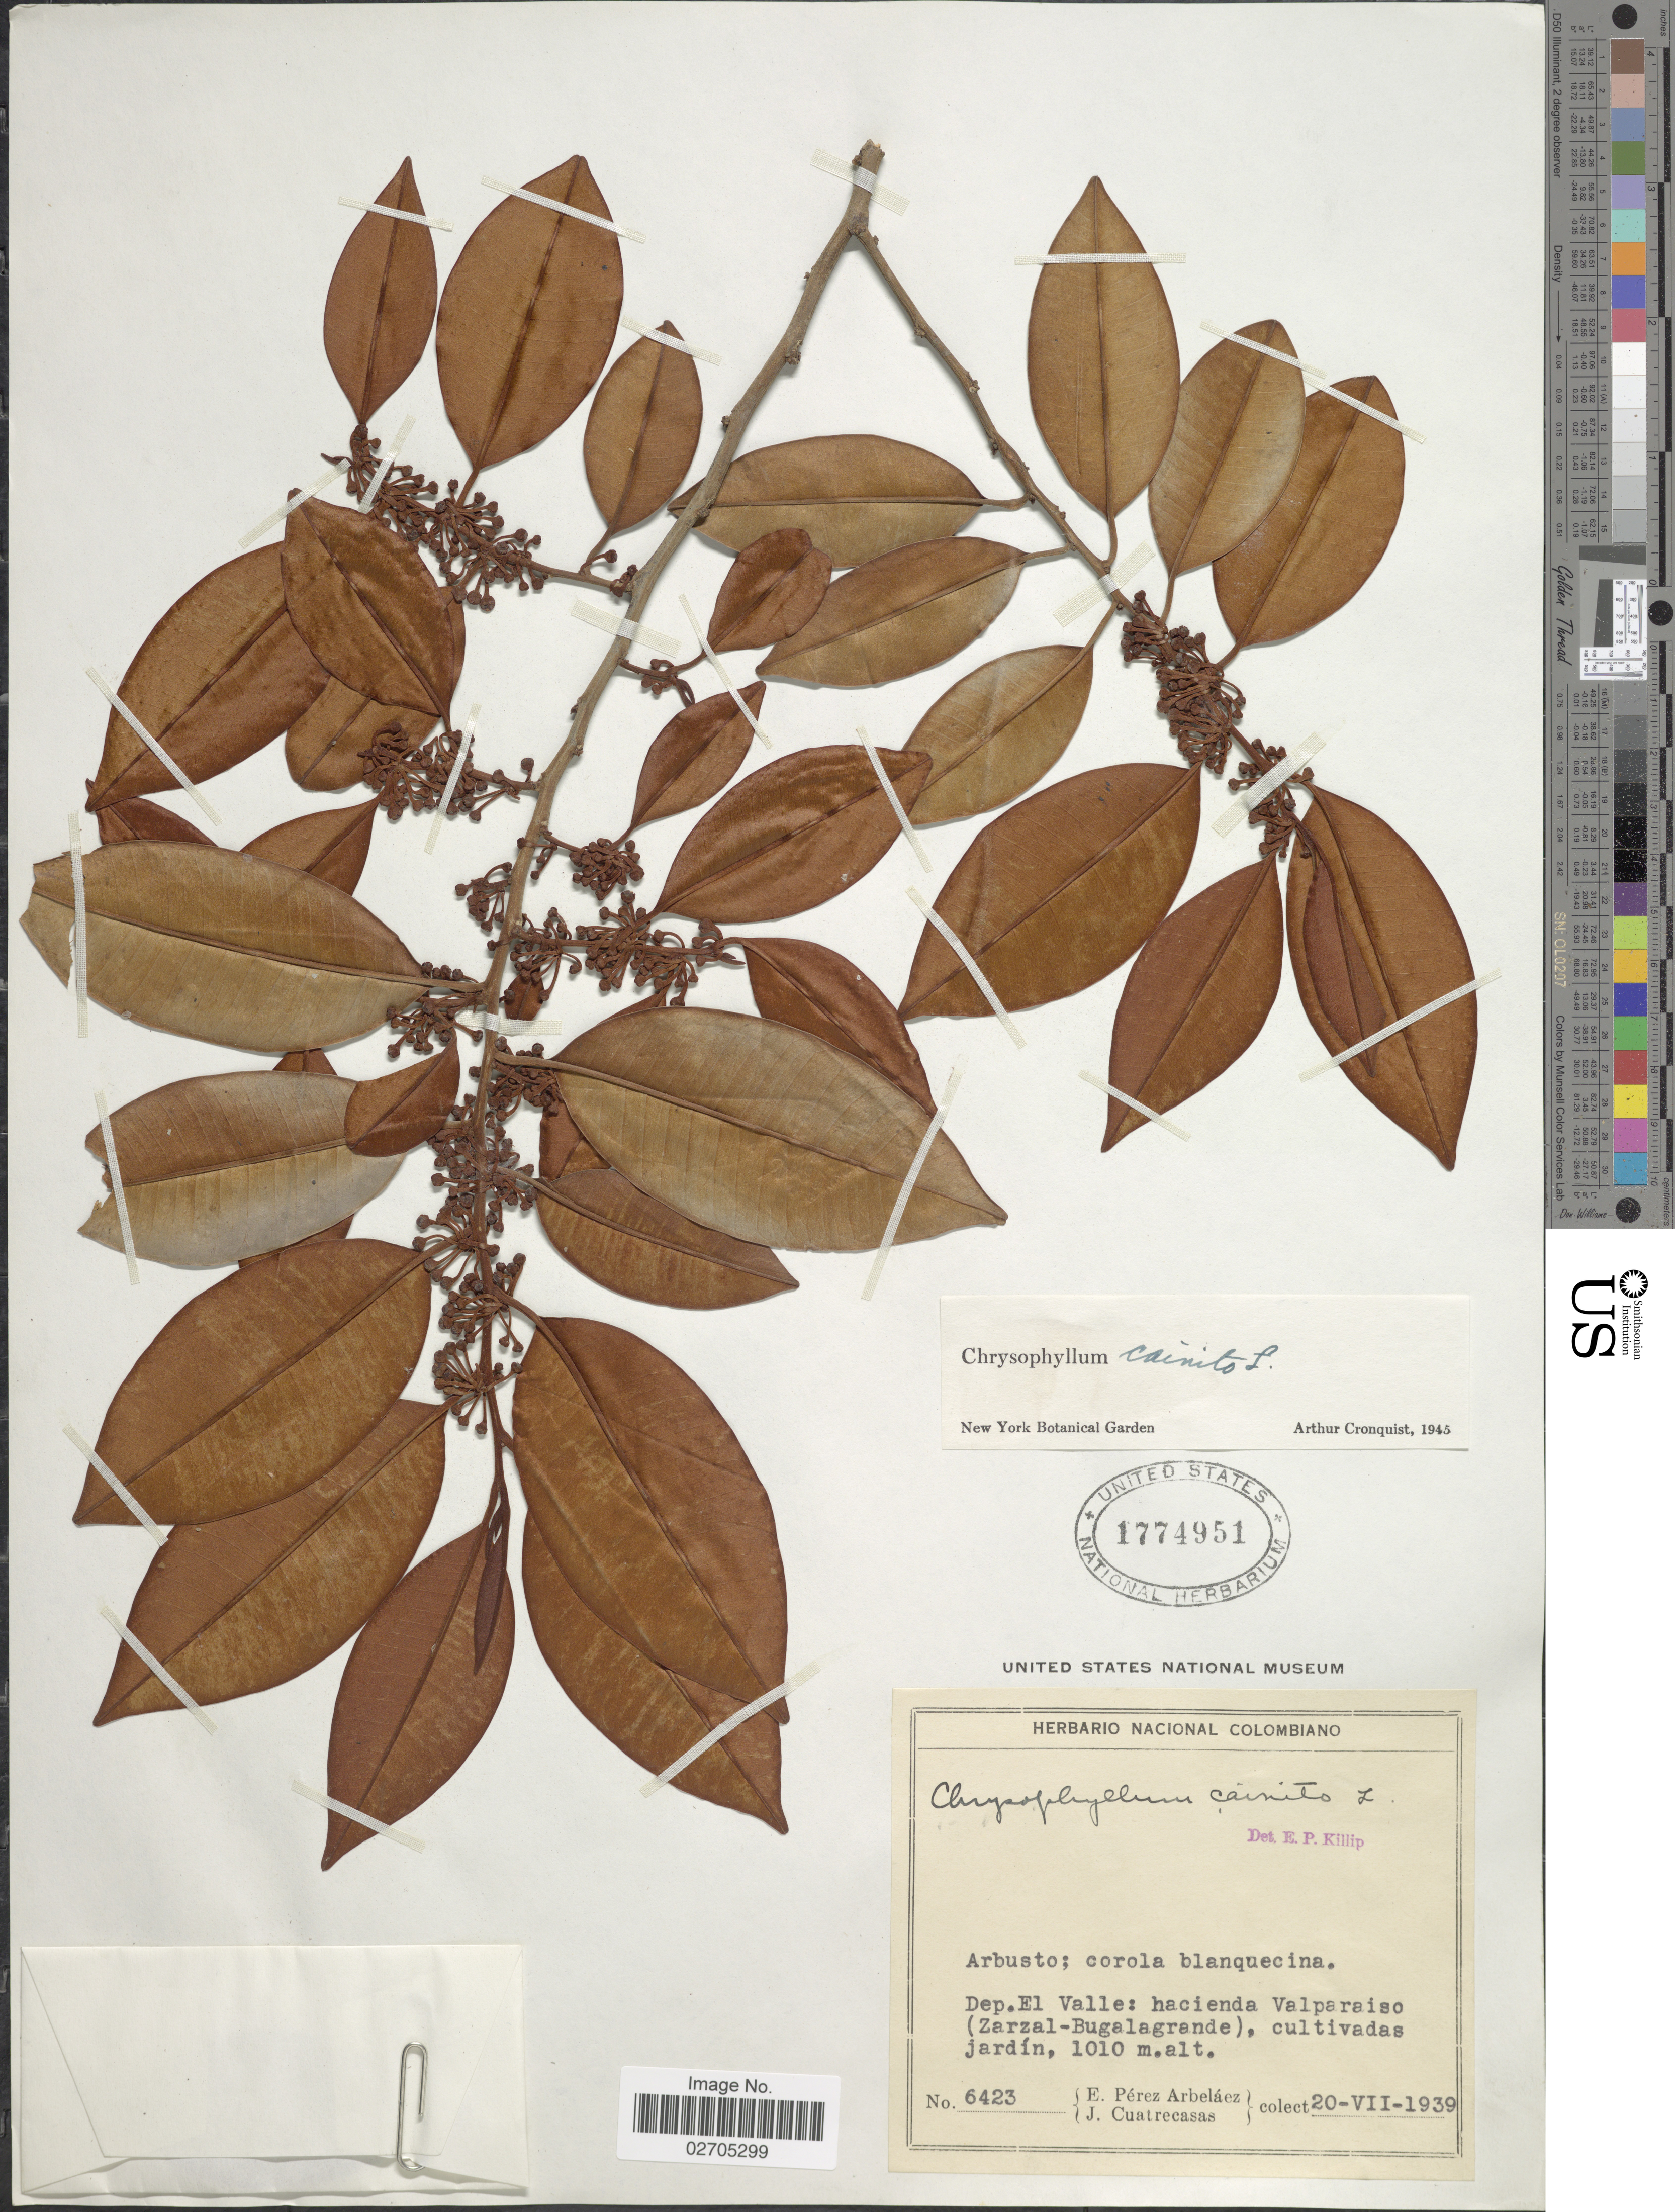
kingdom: Plantae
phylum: Tracheophyta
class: Magnoliopsida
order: Ericales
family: Sapotaceae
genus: Chrysophyllum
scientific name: Chrysophyllum cainito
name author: L.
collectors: E. Pérez Arbeláez & J. Cuatrecasas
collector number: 6423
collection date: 1939-07-20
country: Colombia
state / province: Valle del Cauca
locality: Dep. El Valle: hacienda Valparaiso (Zarzal-Bugalagrande), cultivadas jardin.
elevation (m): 1010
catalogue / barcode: US 1774951